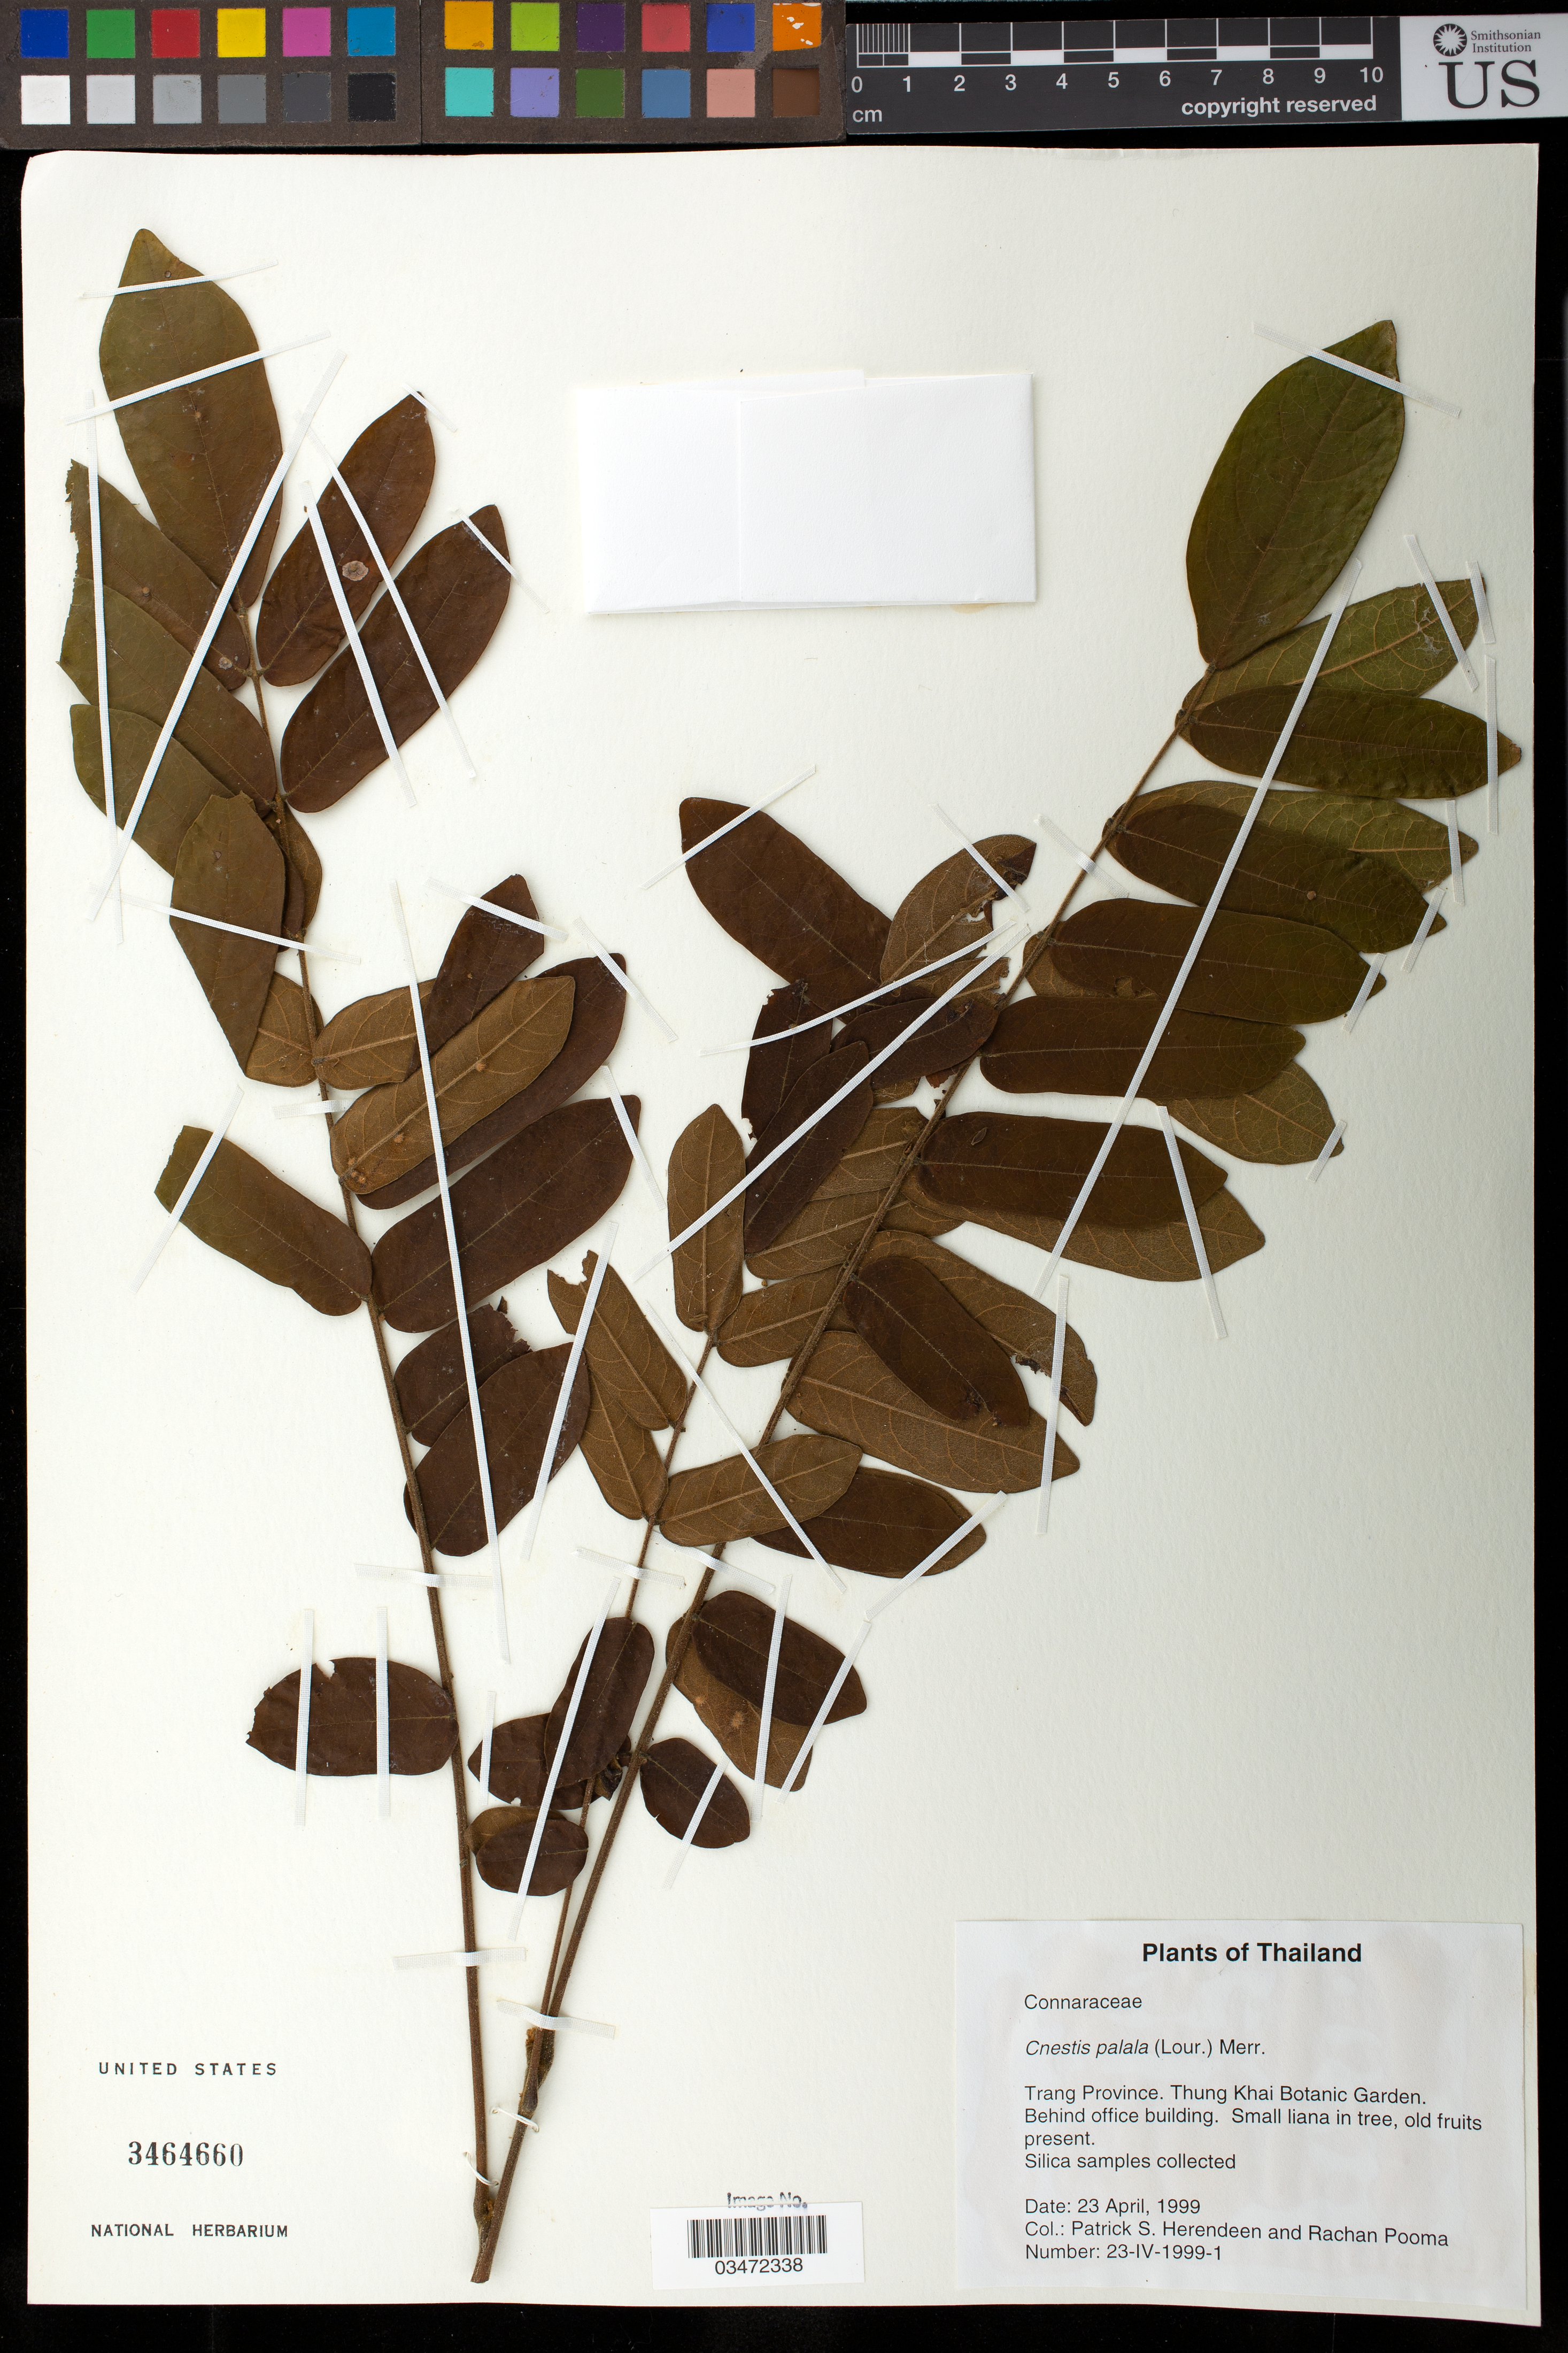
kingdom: Plantae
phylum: Tracheophyta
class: Magnoliopsida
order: Oxalidales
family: Connaraceae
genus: Cnestis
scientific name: Cnestis palala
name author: (Lour.) Merr.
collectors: P. S. Herendeen & R. Pooma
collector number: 23-IV-1999-1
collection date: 1999-04-23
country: Thailand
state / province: Trang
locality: Thung Khai Botanic Garden, behind office building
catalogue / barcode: US 3464660